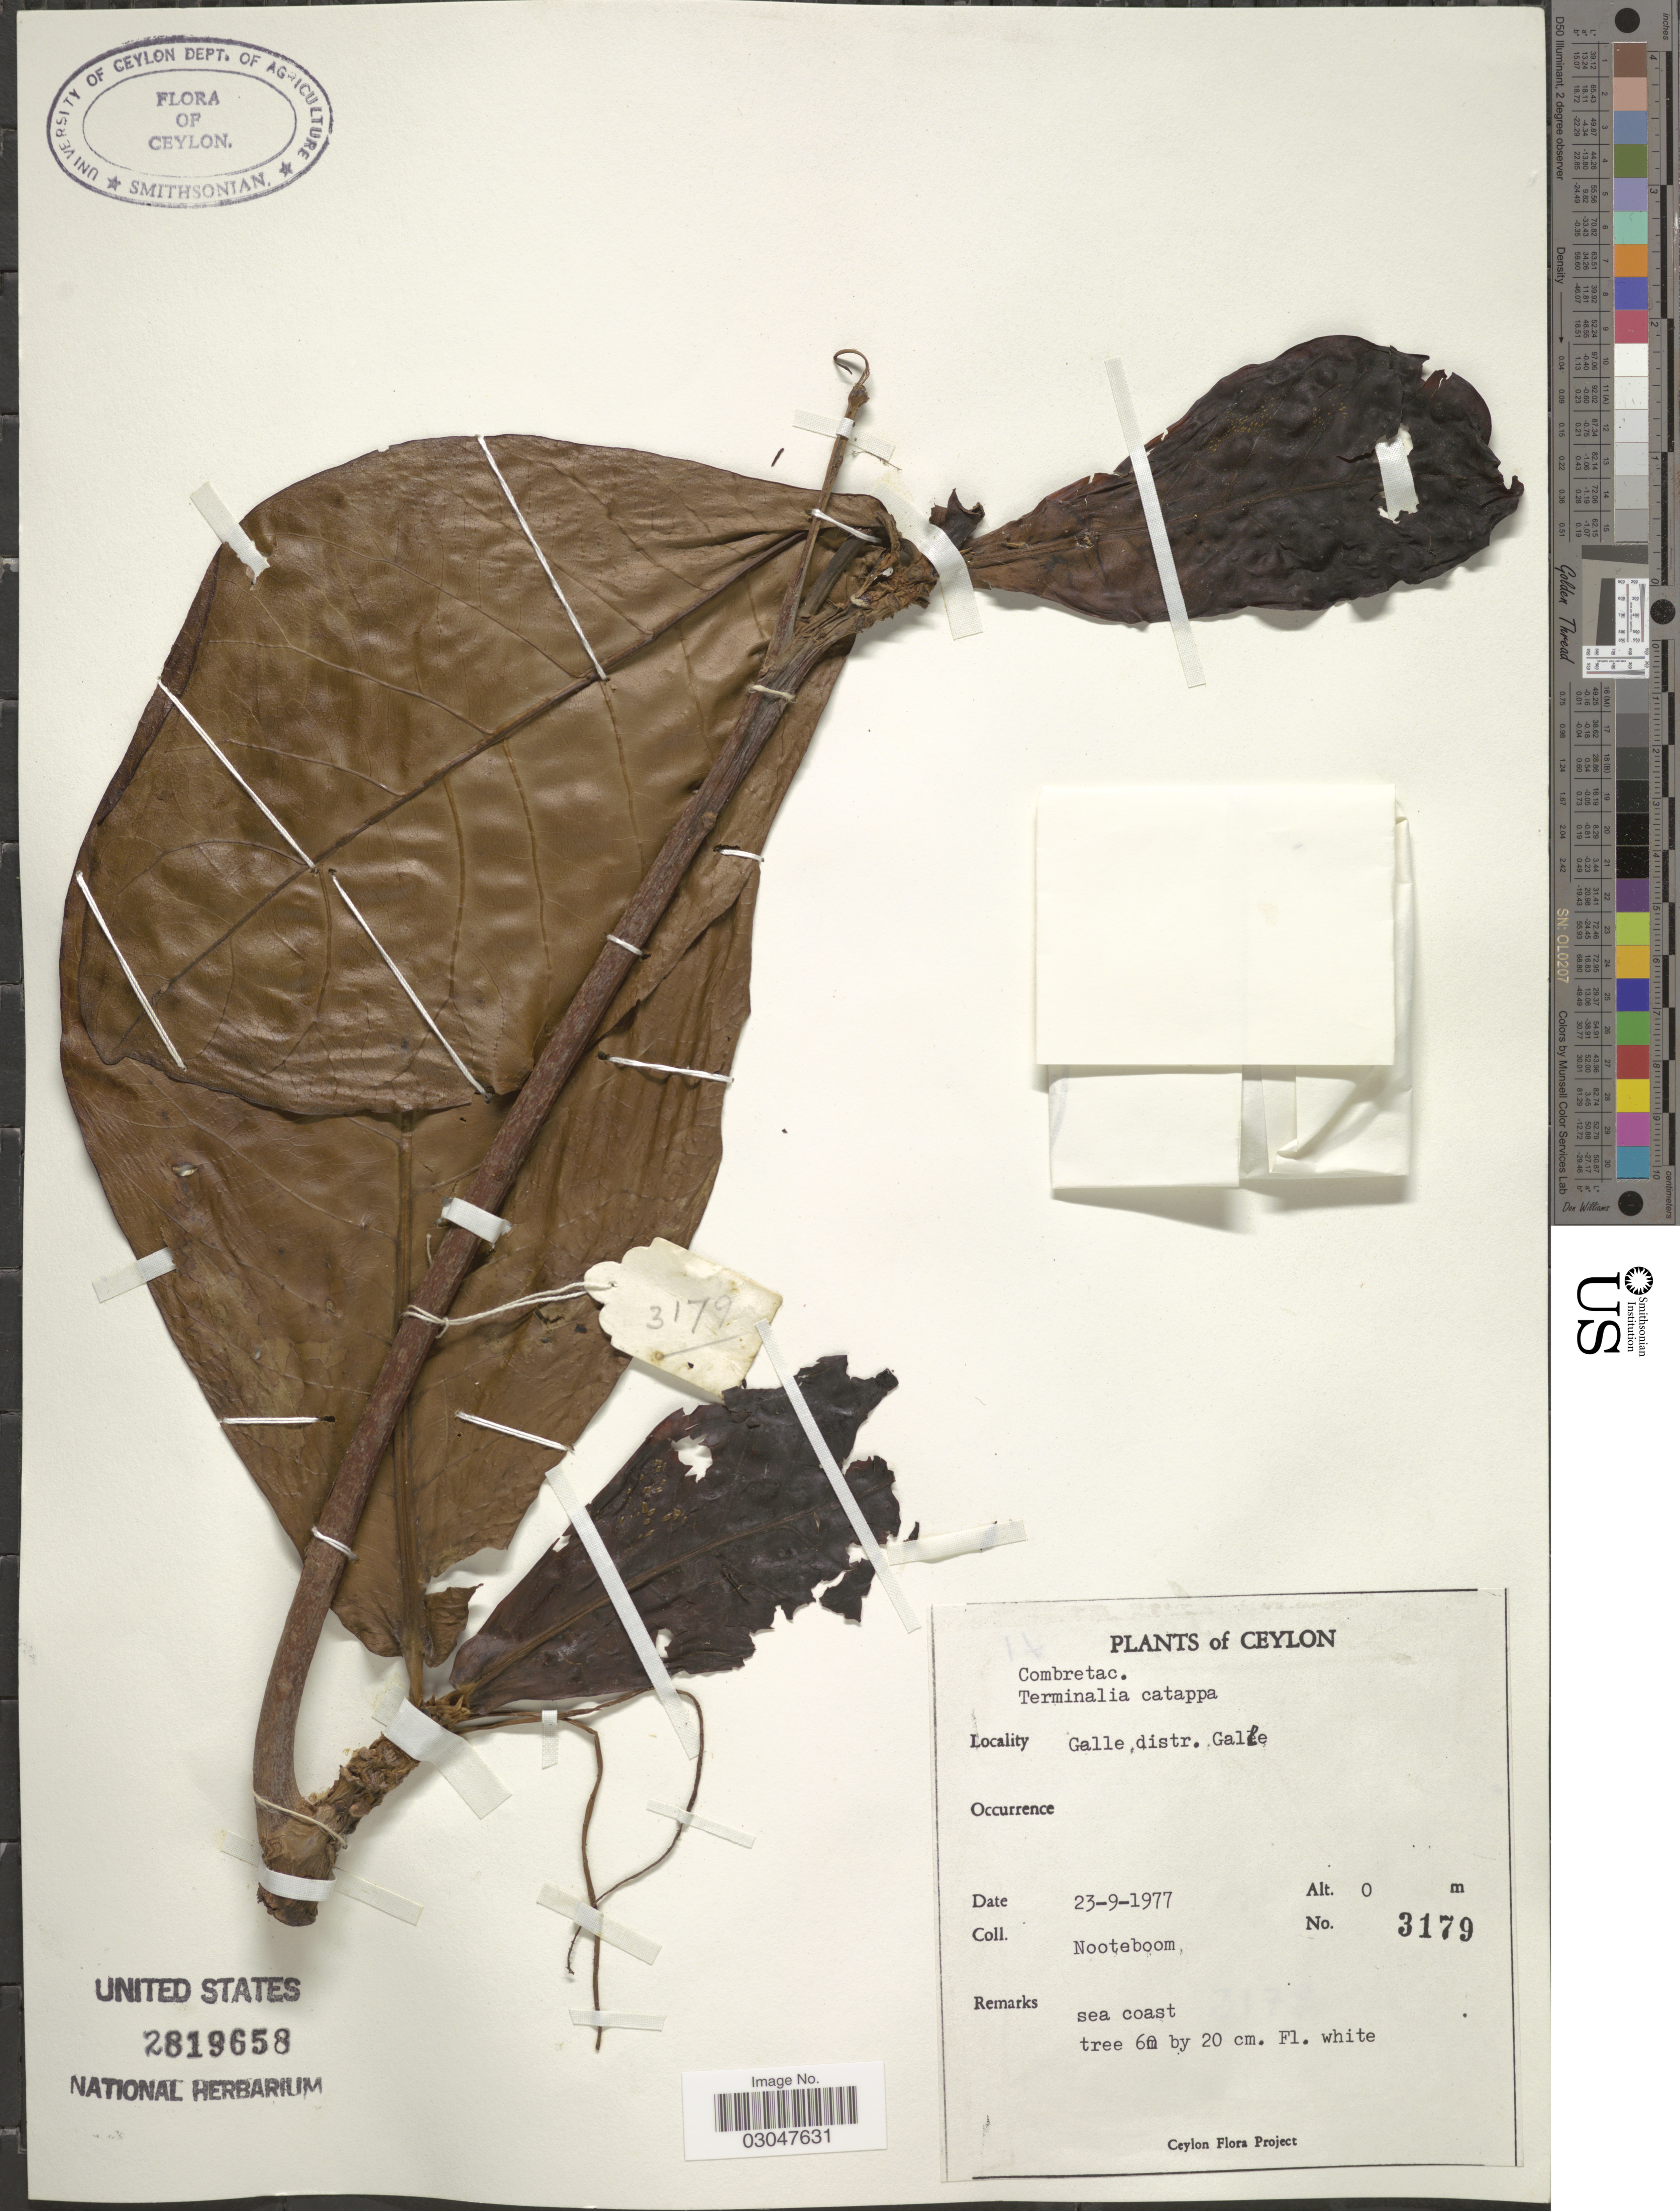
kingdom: Plantae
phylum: Tracheophyta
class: Magnoliopsida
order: Myrtales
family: Combretaceae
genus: Terminalia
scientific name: Terminalia catappa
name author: L.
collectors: Nooteboom, --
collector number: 3179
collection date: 1977-09-23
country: Sri Lanka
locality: Galle, distr. Galle.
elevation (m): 0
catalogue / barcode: US 2819658